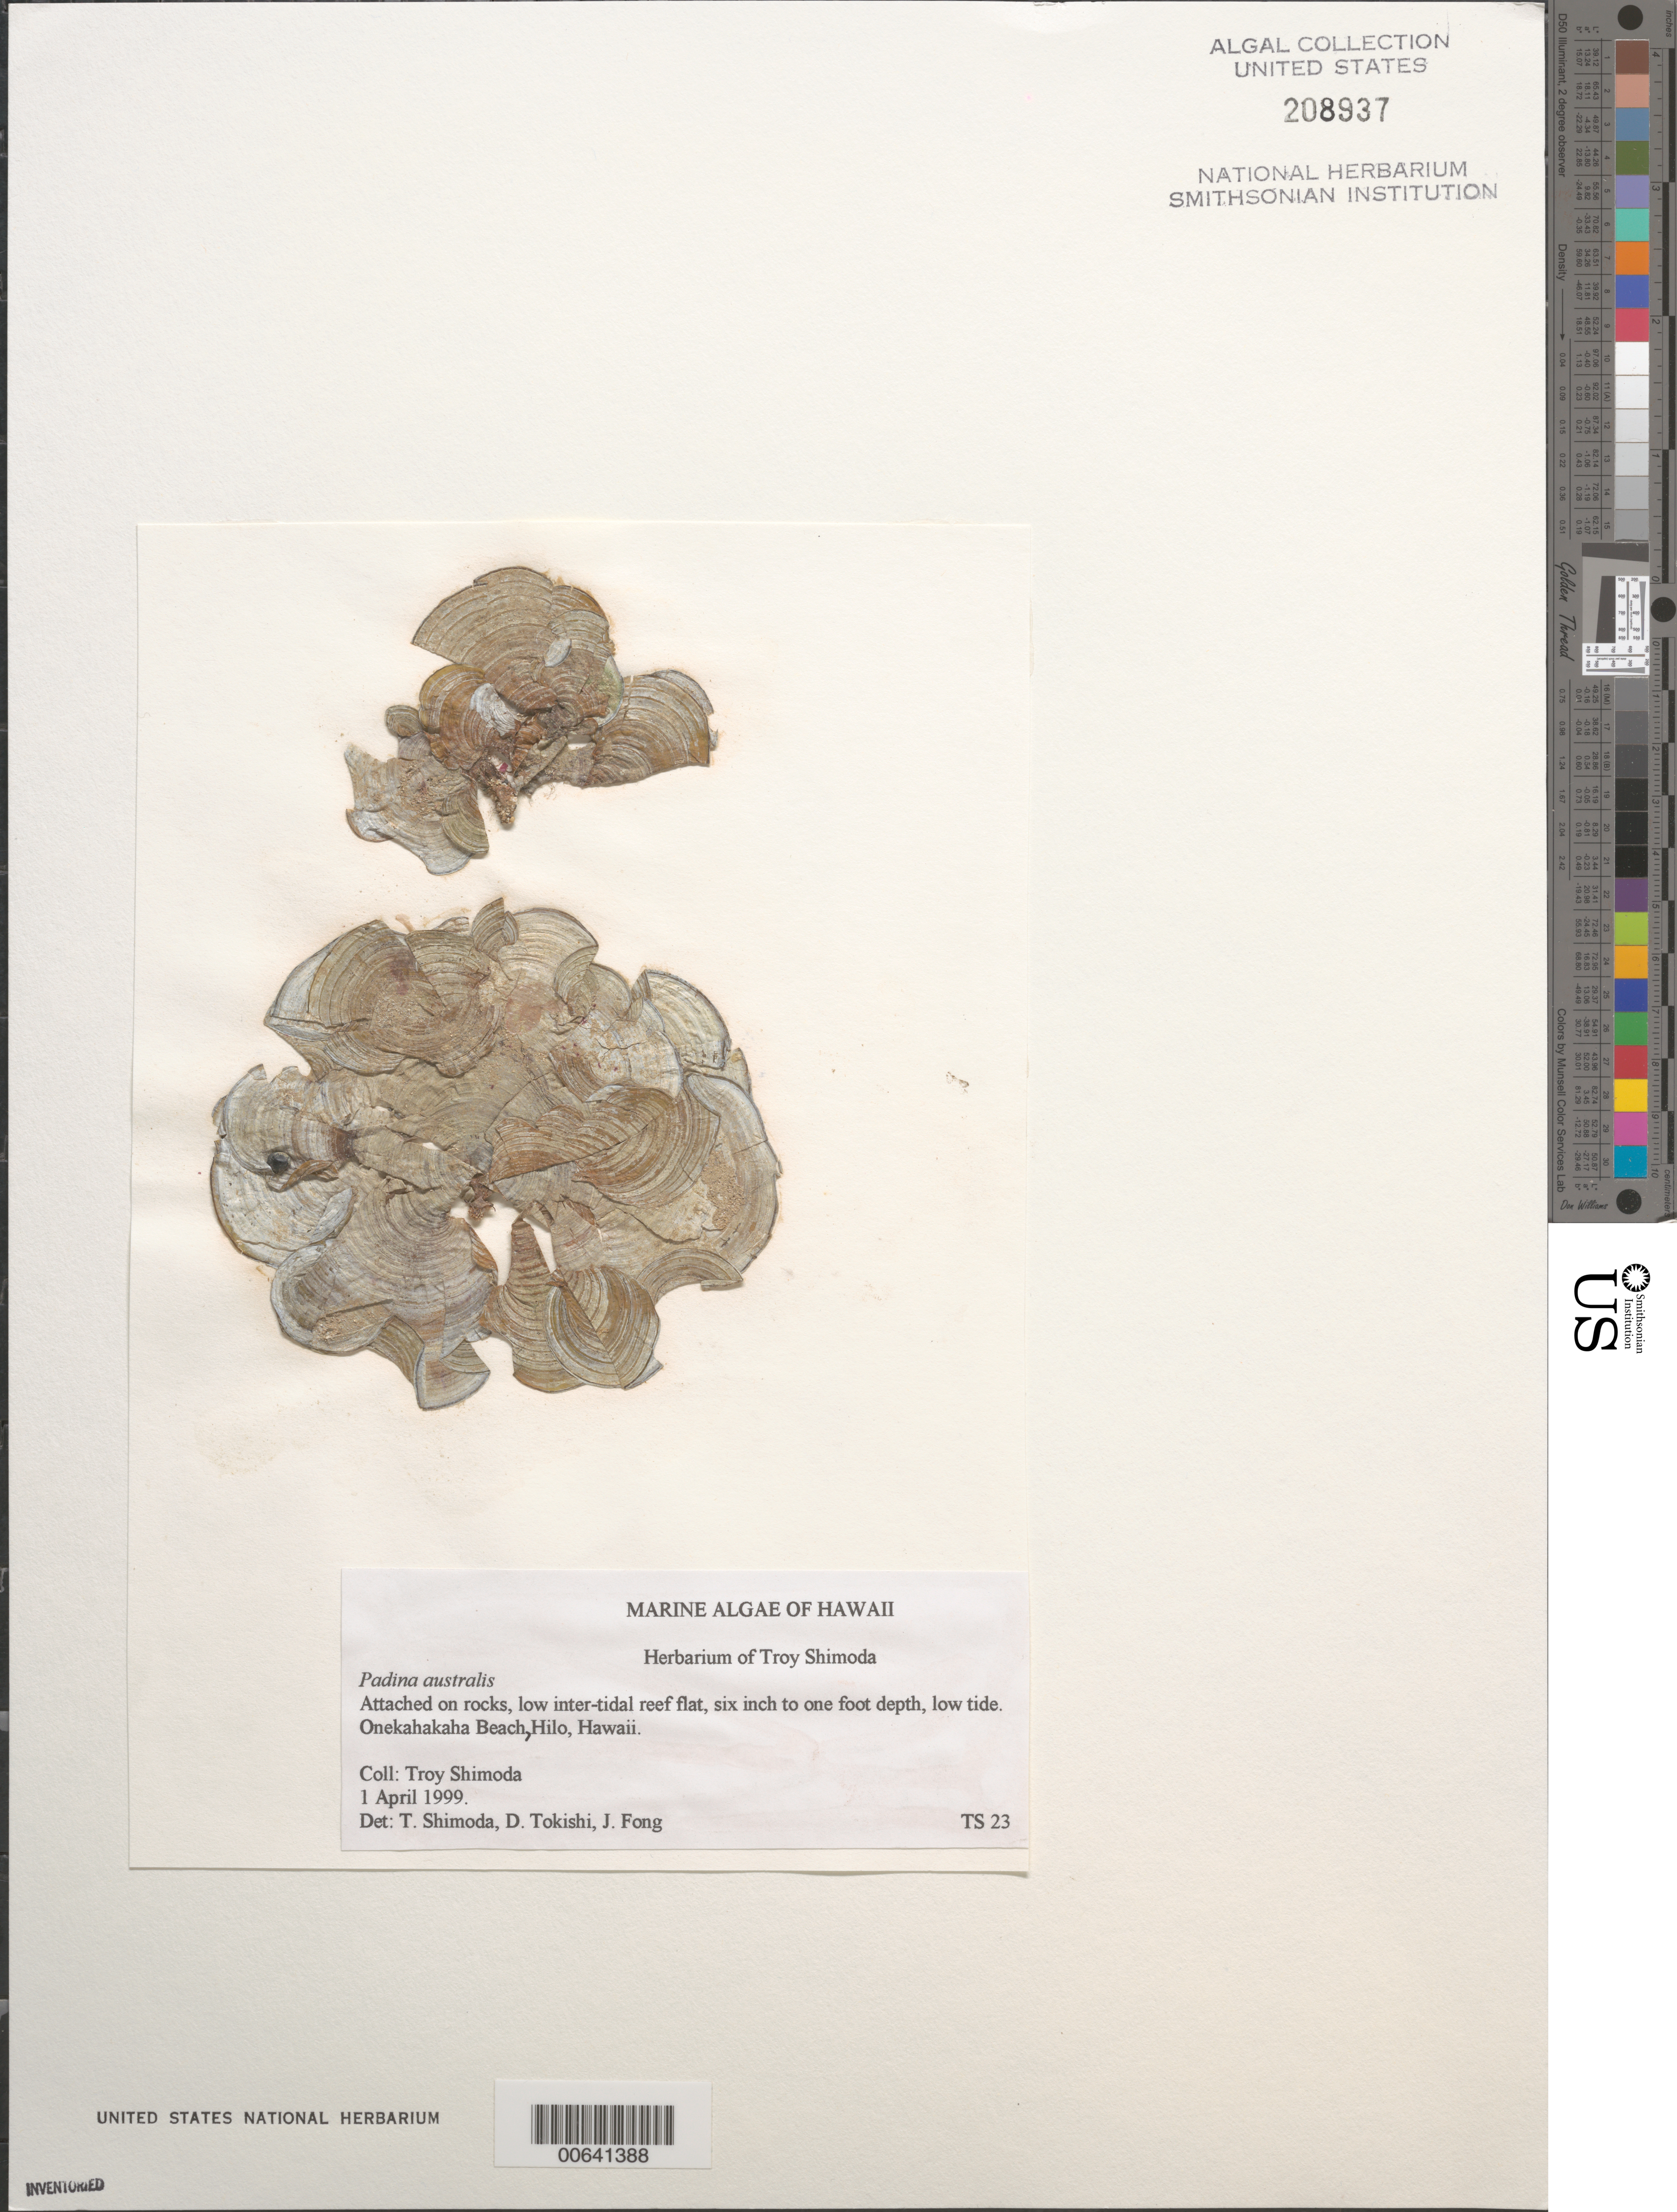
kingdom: Chromista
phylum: Ochrophyta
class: Phaeophyceae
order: Dictyotales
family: Dictyotaceae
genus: Padina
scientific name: Padina australis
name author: Hauck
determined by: Shimoda, Troy; Tokishi, D.; Fong, J.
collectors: T. Shimoda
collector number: TS 23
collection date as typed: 01 Apr 1999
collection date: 1999-04-01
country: United States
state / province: Hawaii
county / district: Hawaii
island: Hawaii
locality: Onekahakaha Beach, Hilo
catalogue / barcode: US 208937